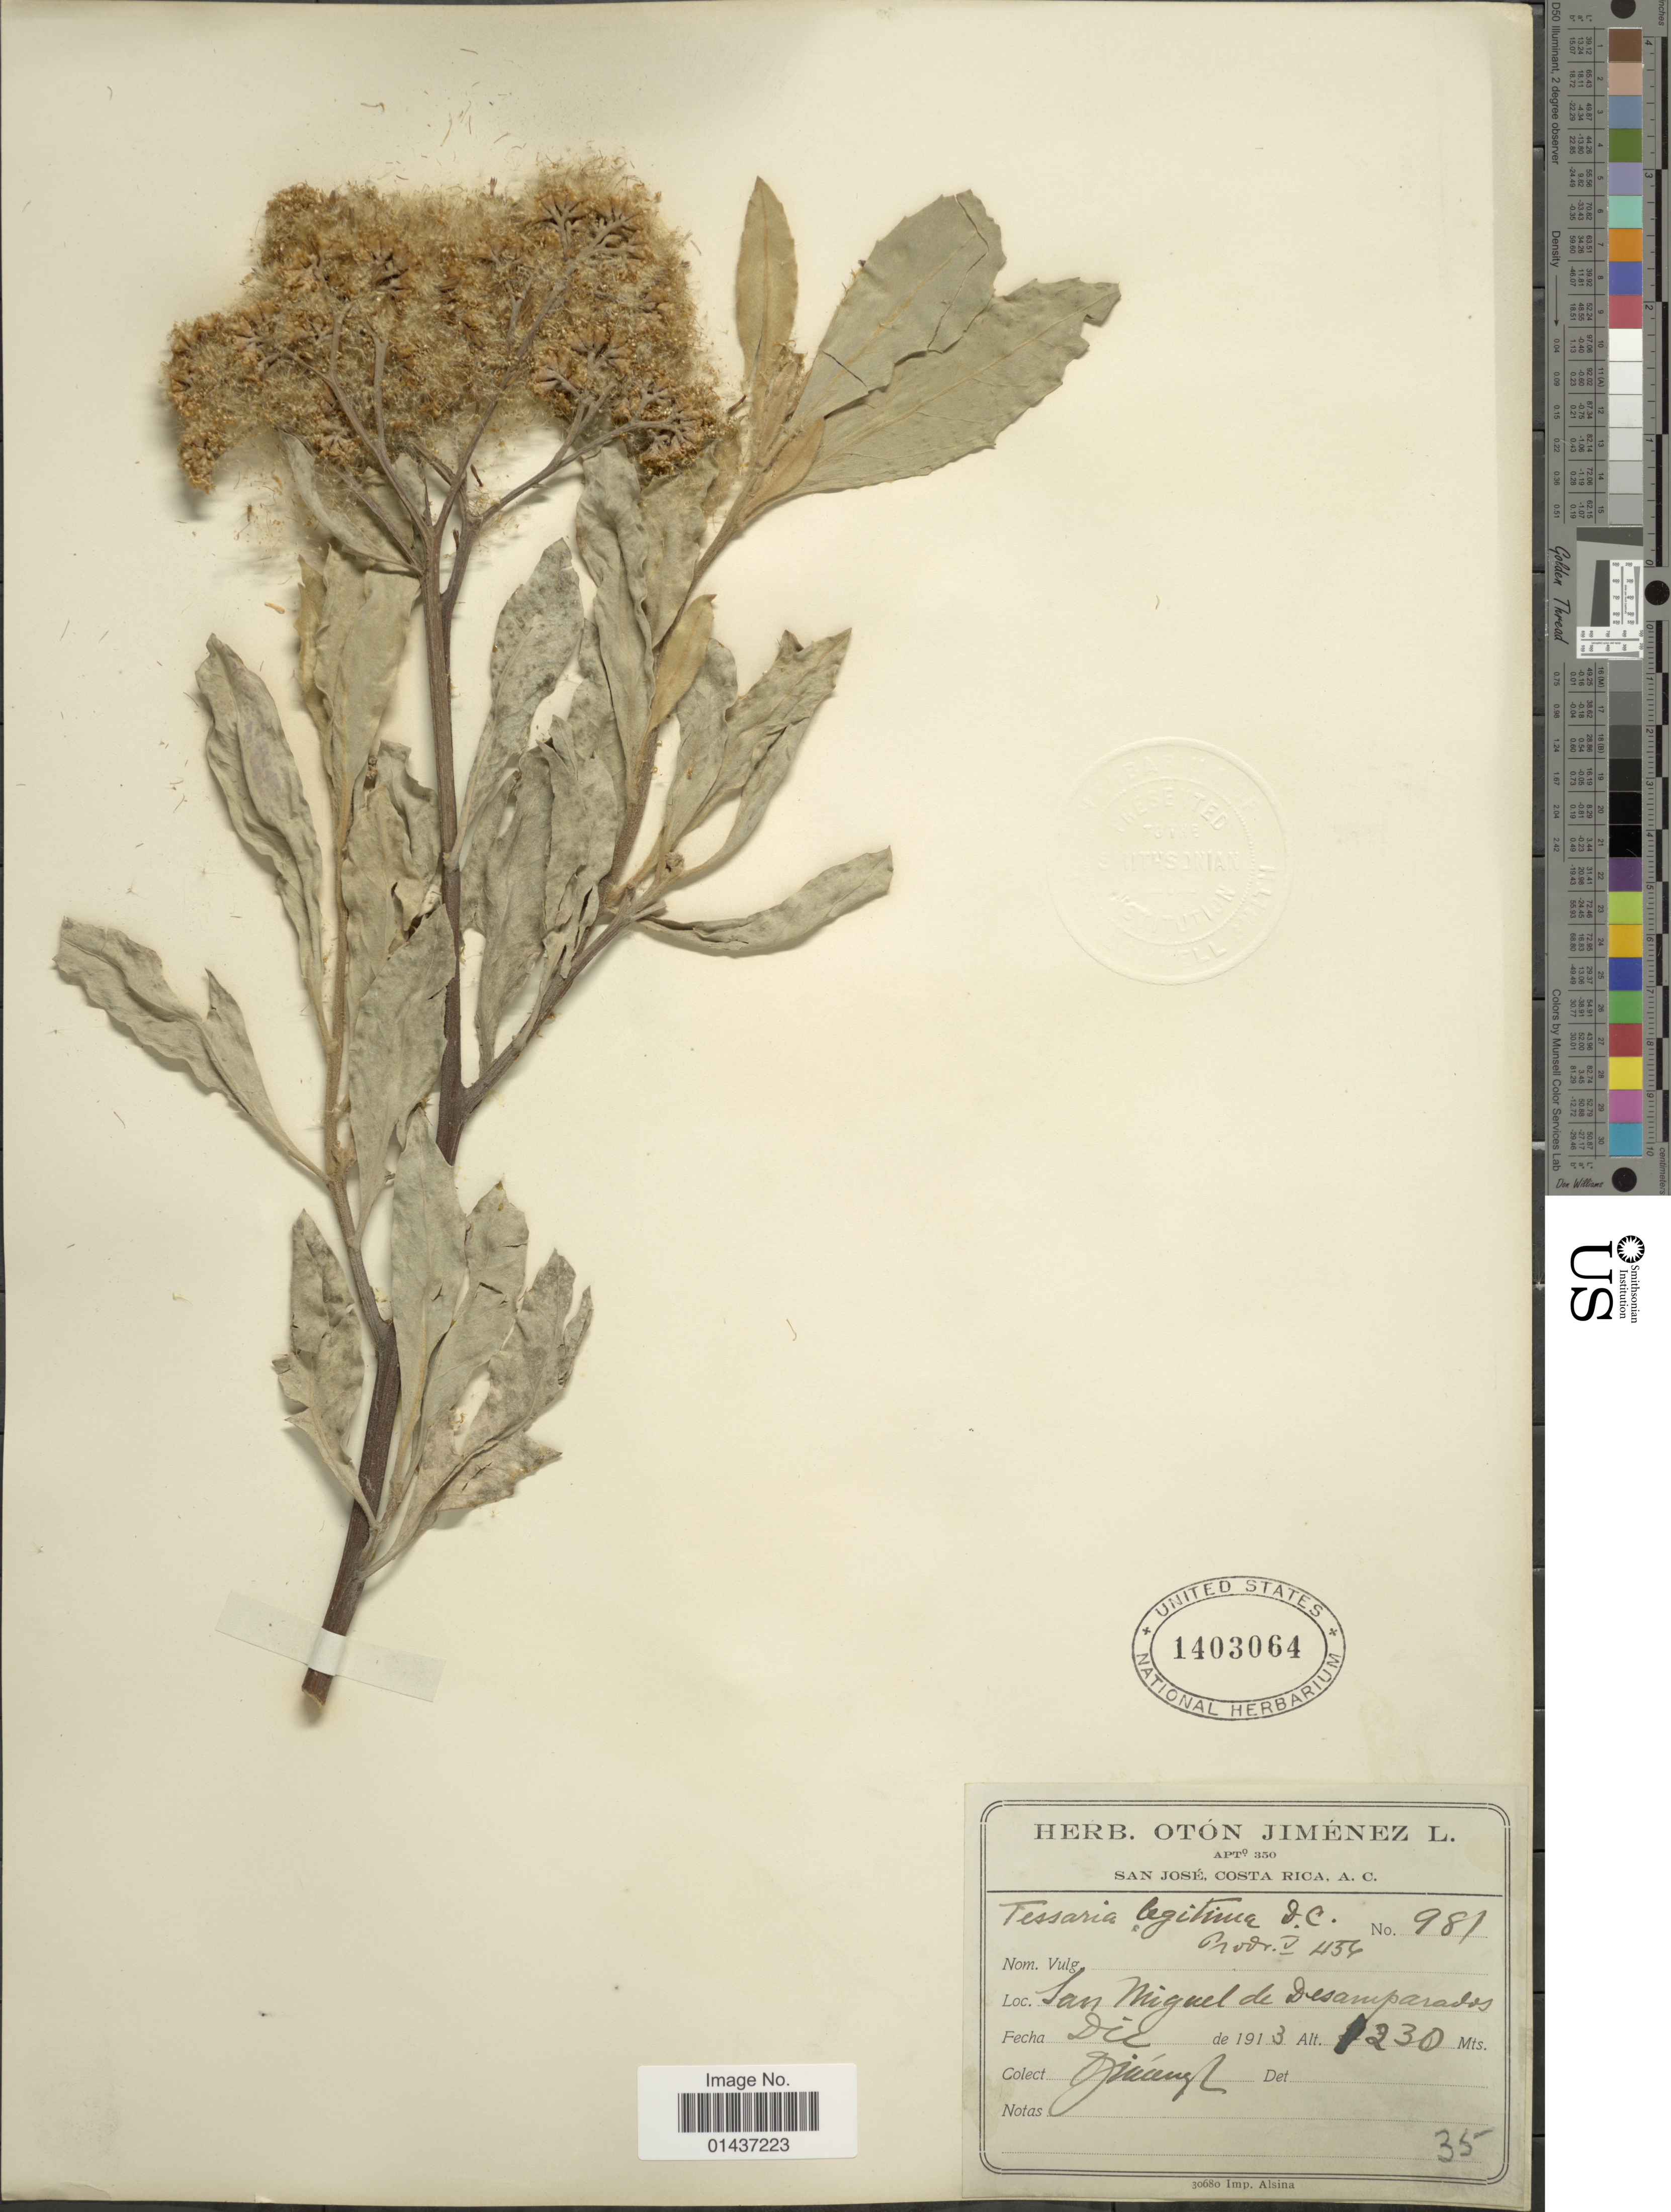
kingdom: Plantae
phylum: Tracheophyta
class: Magnoliopsida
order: Asterales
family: Asteraceae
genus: Tessaria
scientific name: Tessaria legitima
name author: DC.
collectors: O. Jimenez L.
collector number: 981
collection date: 1913-12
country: Costa Rica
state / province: San José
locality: San Miguel de Desamparados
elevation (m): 1230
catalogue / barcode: US 1403064